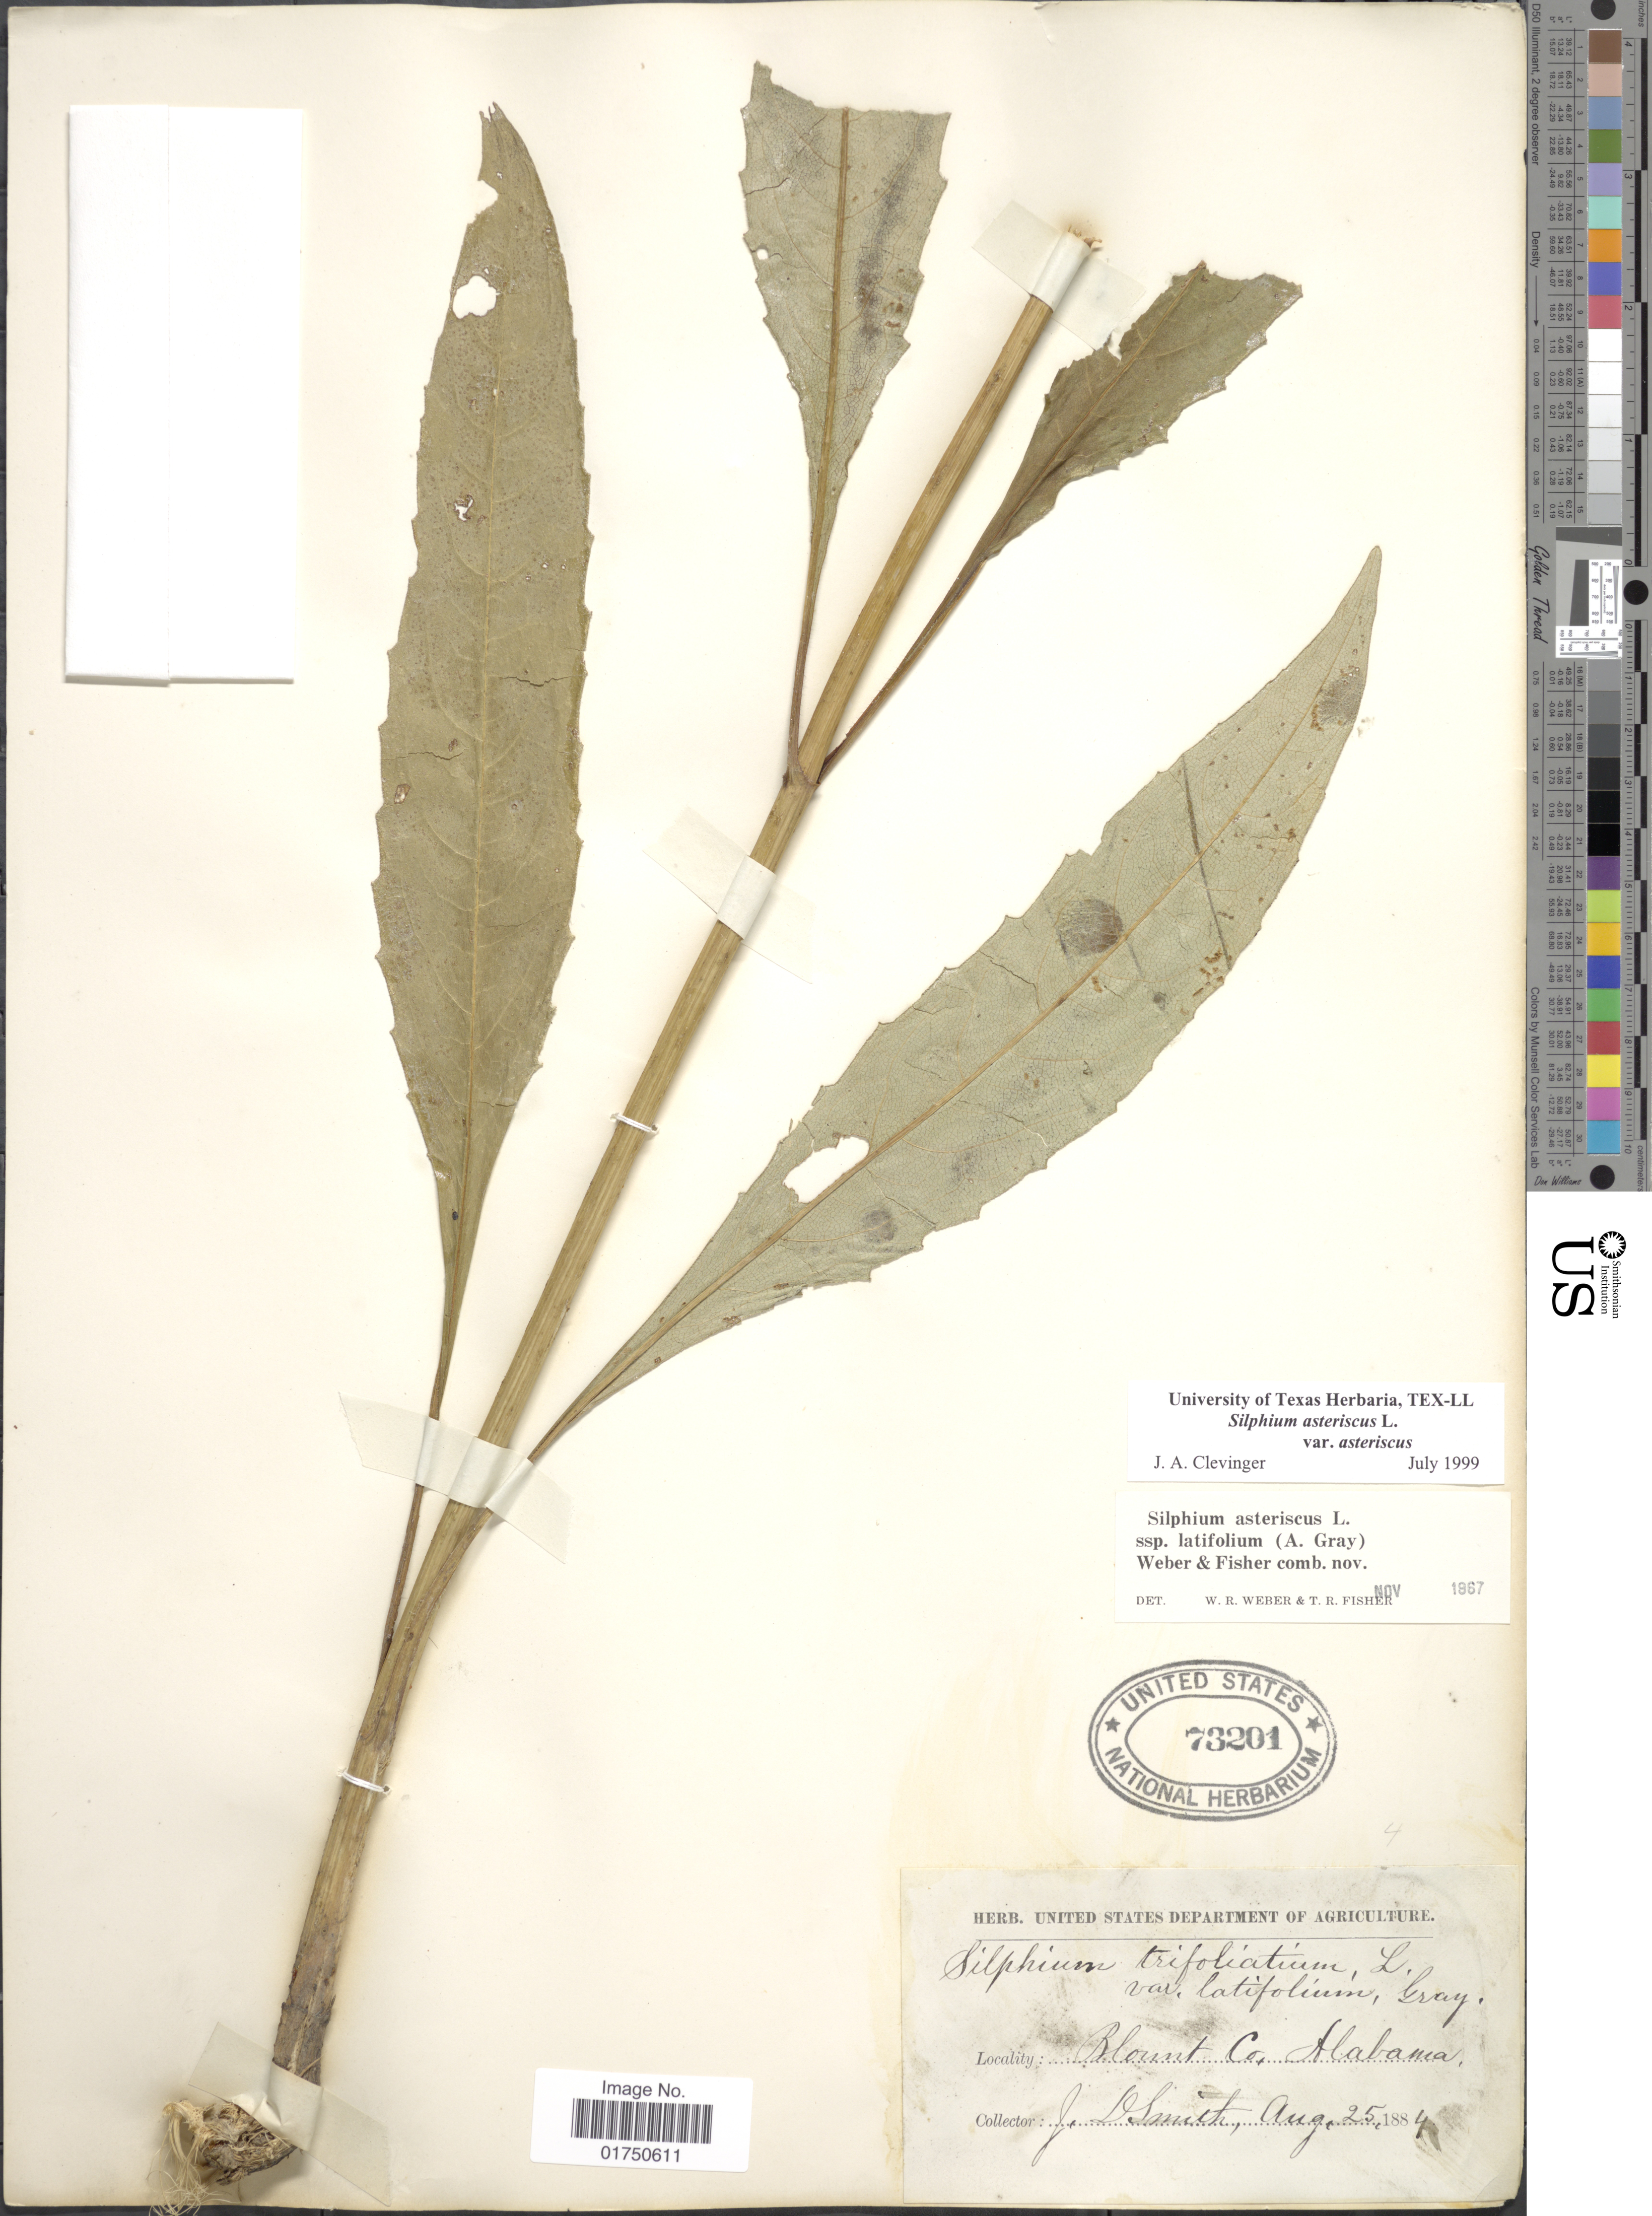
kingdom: Plantae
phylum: Tracheophyta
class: Magnoliopsida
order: Asterales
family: Asteraceae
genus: Silphium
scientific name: Silphium asteriscus var. asteriscus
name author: L.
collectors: J. Donnell Smith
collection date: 1884-08-25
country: United States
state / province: Alabama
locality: Blount Co., Alabama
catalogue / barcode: US 73201